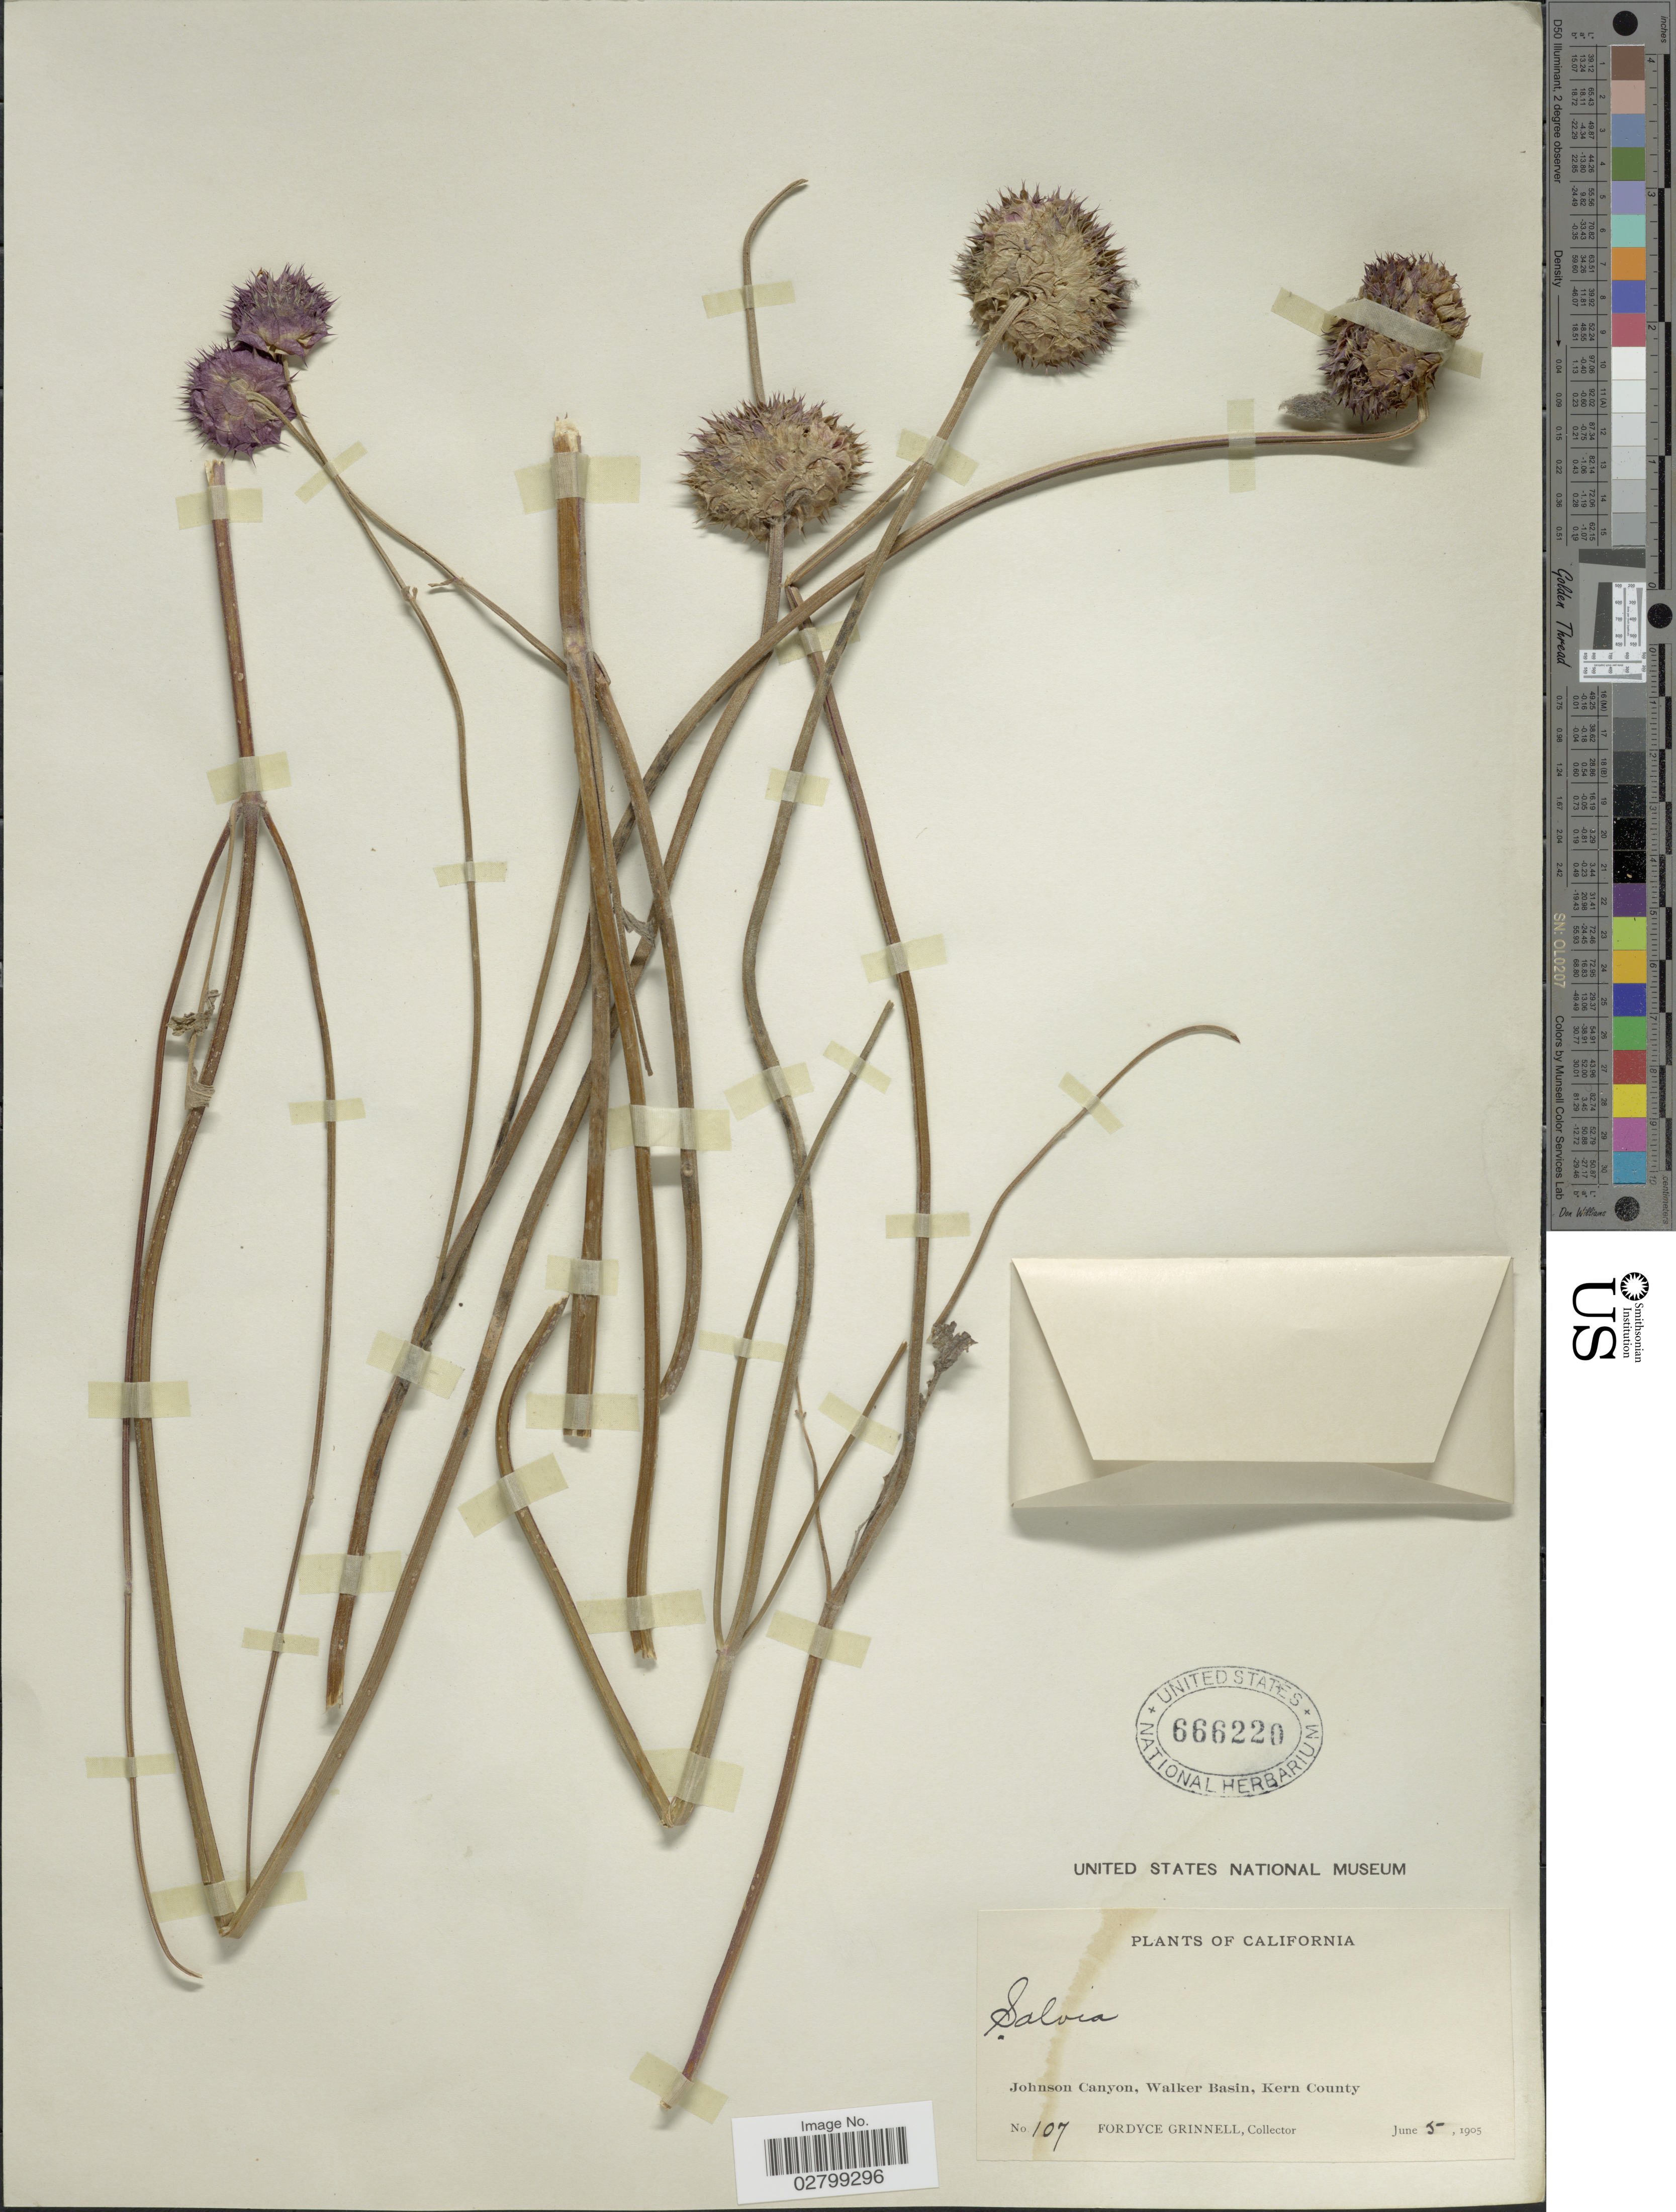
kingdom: Plantae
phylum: Tracheophyta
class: Magnoliopsida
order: Lamiales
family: Lamiaceae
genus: Salvia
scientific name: Salvia columbariae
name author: Benth.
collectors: F. Grinnell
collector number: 107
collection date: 1905-06-05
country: United States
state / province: California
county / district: Kern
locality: Johnson Canyon, Walker Basin, Kern County.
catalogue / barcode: US 666220